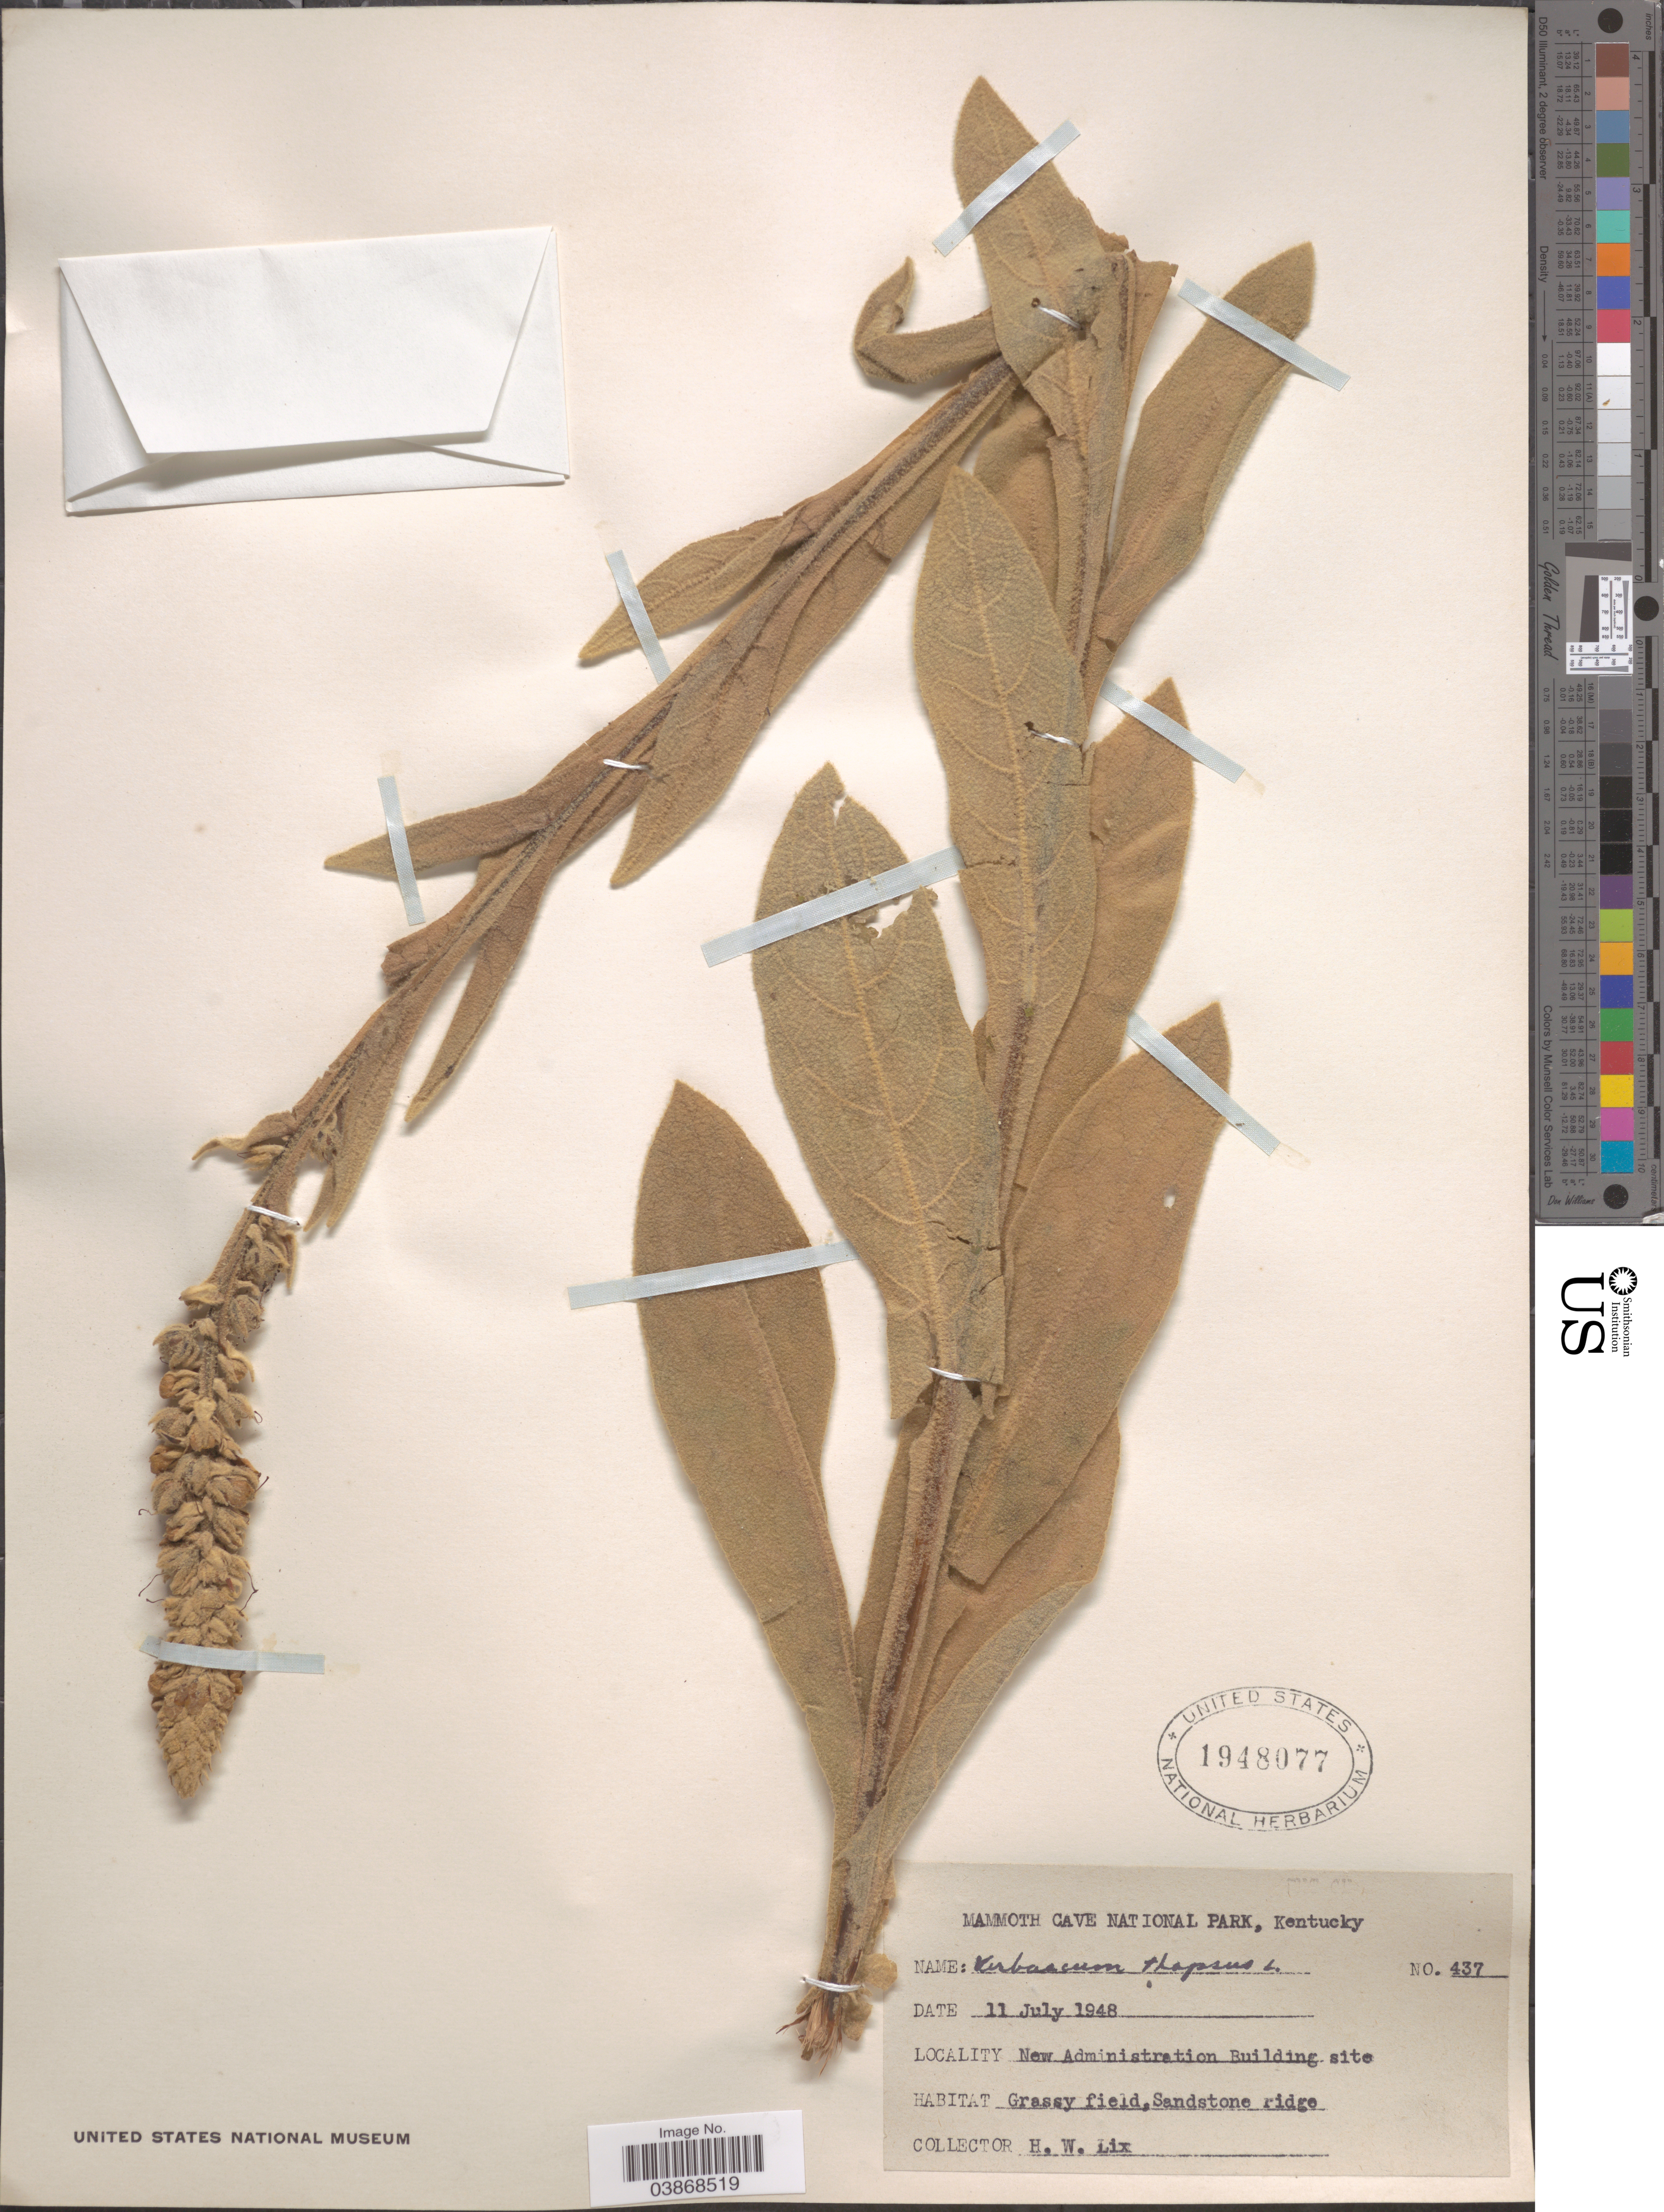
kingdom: Plantae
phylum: Tracheophyta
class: Magnoliopsida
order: Lamiales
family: Scrophulariaceae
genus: Verbascum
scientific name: Verbascum thapsus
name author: L.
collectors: H. W. Lix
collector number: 437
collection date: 1948-07-11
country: United States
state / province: Kentucky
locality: Mammoth Cave National Park. New Administration Building site.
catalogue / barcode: US 1948077